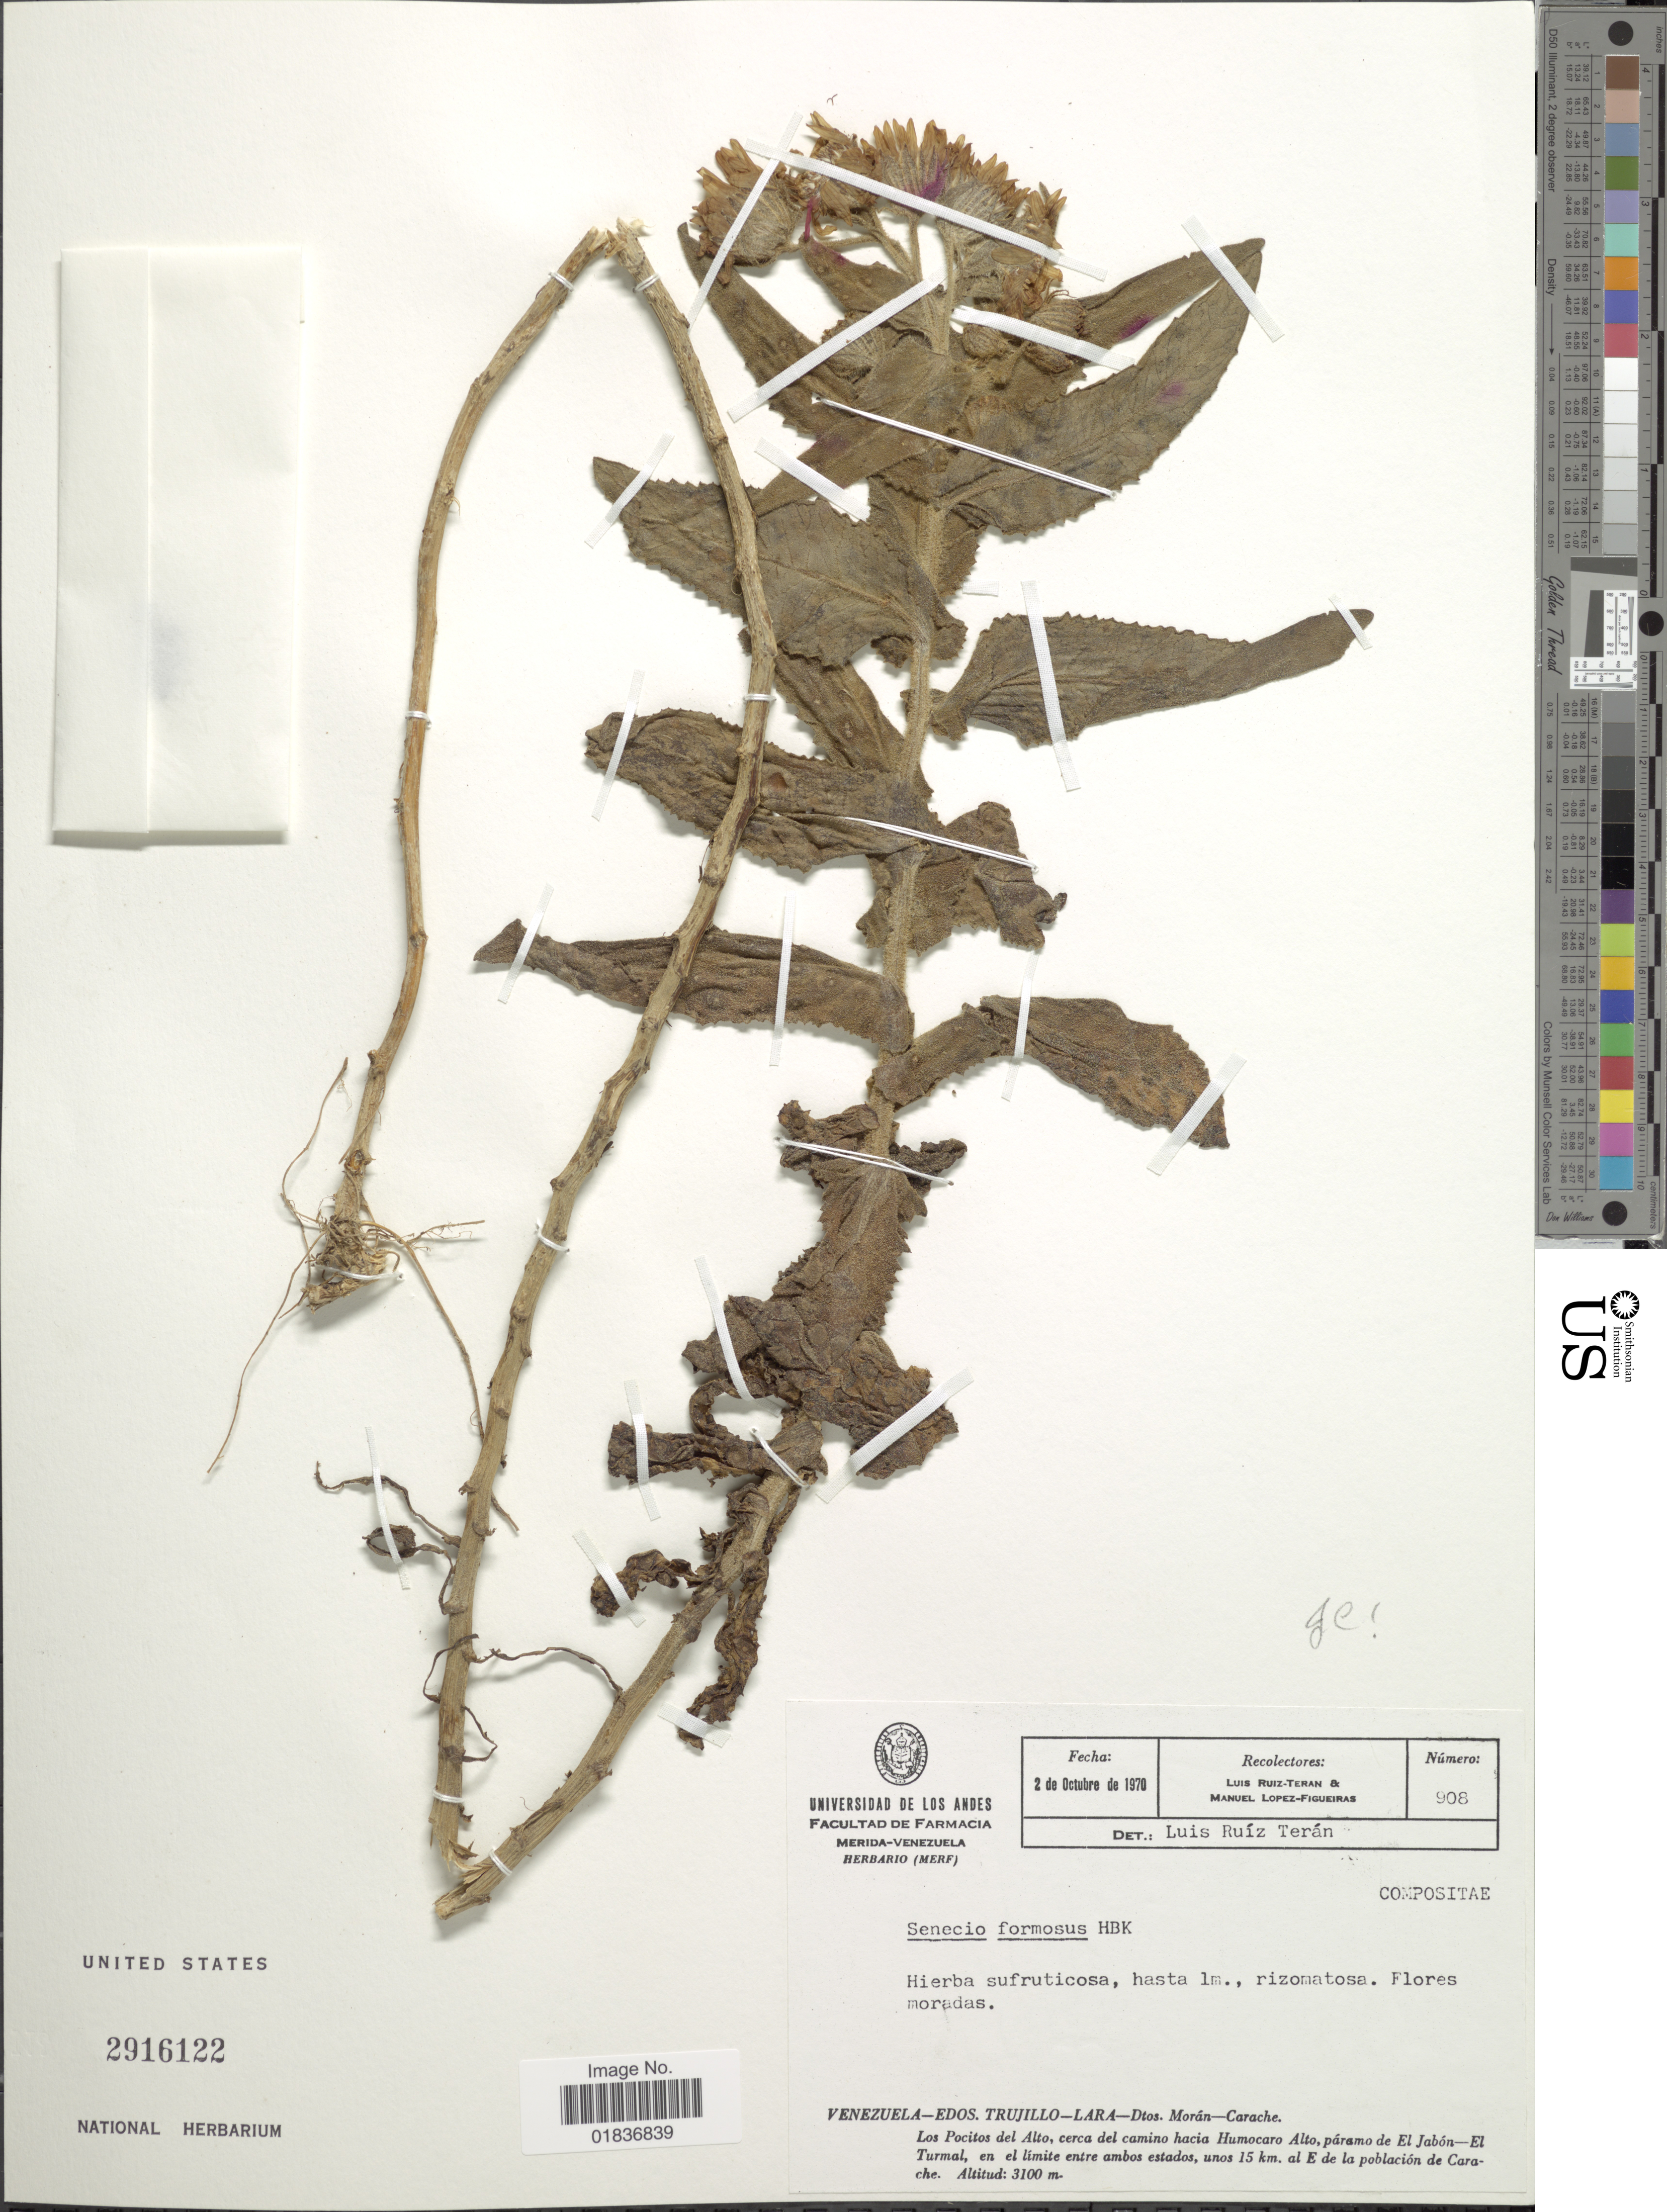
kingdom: Plantae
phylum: Tracheophyta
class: Magnoliopsida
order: Asterales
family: Asteraceae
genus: Senecio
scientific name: Senecio wedglacialis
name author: Cuatrec.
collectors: L. E. Ruíz-Terán & M. López Figueiras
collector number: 908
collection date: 1970-10-02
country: Venezuela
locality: Edos. Trujillo-Lara-Dtos. Moran-Carache. Los Pocitos del Alto, cerca del camino hacia Humocaro Alto, paramo de El Jabon-El Turmal, en el limite entre ambos estados unos 15 km. al E de la poblacion de Carache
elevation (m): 3100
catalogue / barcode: US 2916122